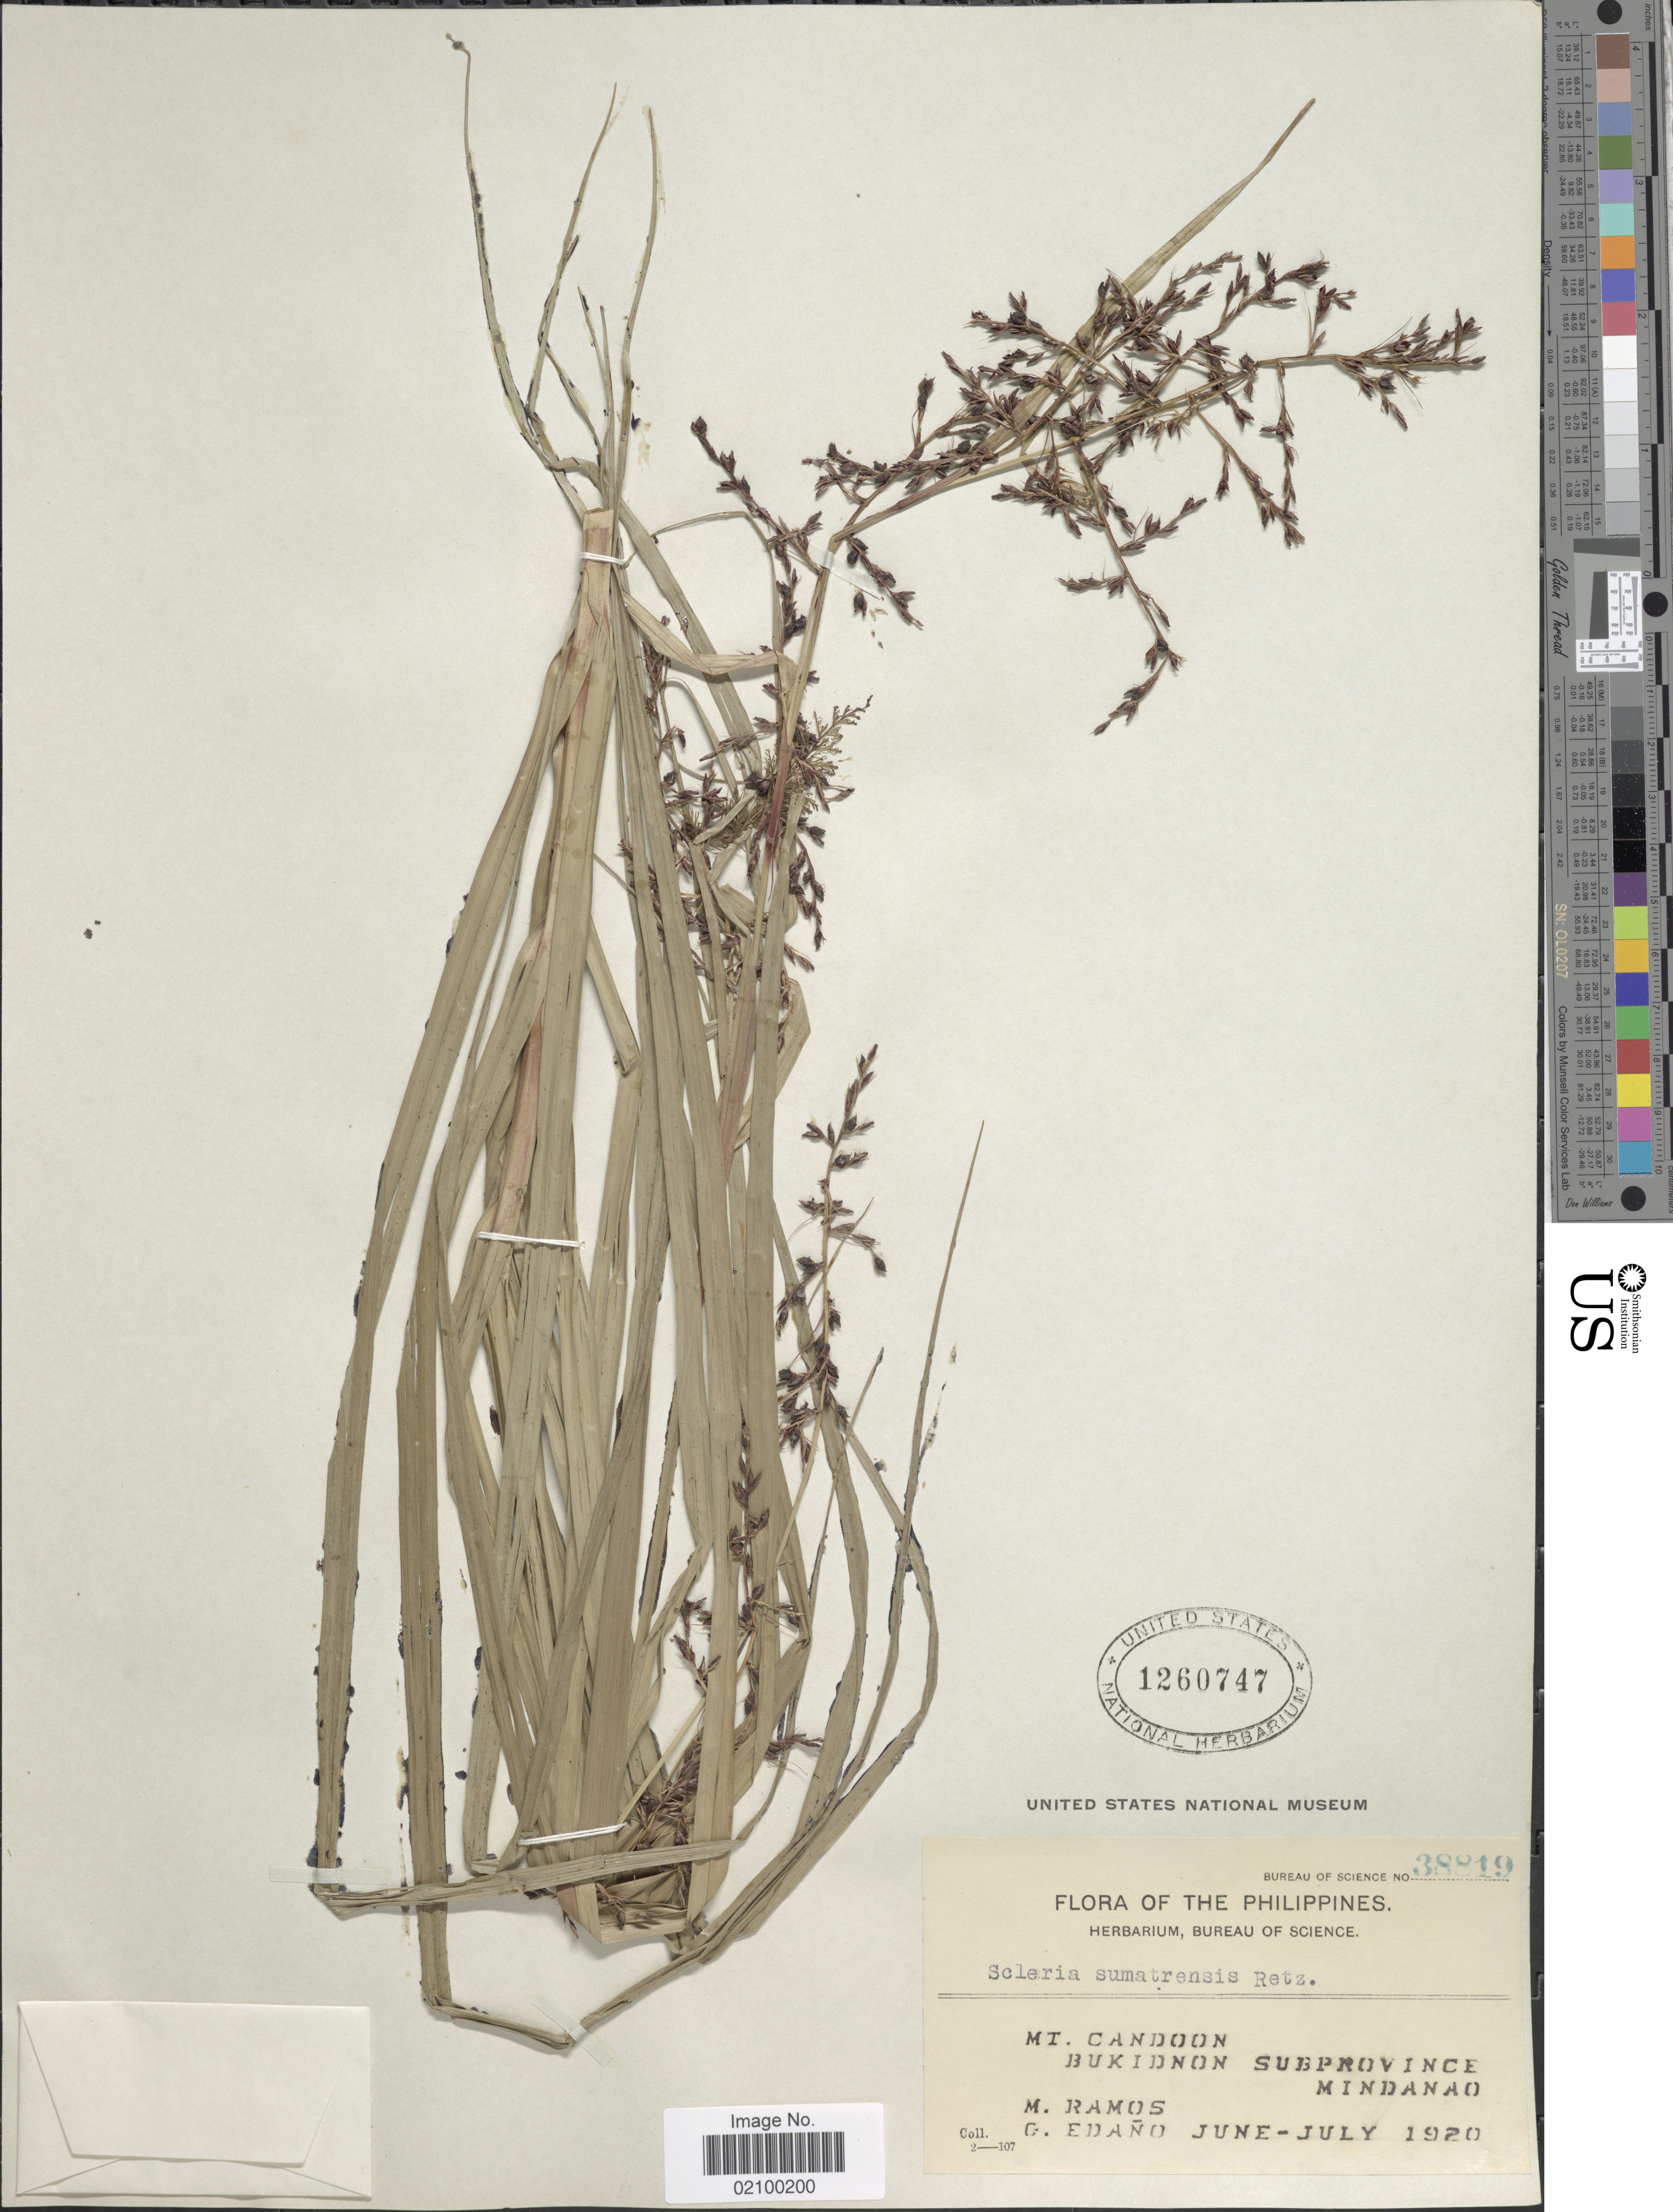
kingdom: Plantae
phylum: Tracheophyta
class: Liliopsida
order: Poales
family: Cyperaceae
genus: Scleria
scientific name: Scleria sumatrensis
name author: Retz.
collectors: M. Ramos & G. Edaño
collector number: Bureau of Science 38819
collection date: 1920-06/1920-07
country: Philippines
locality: Mt. Candoon, Bukidnon Subprovince Mindanao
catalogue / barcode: US 1260747